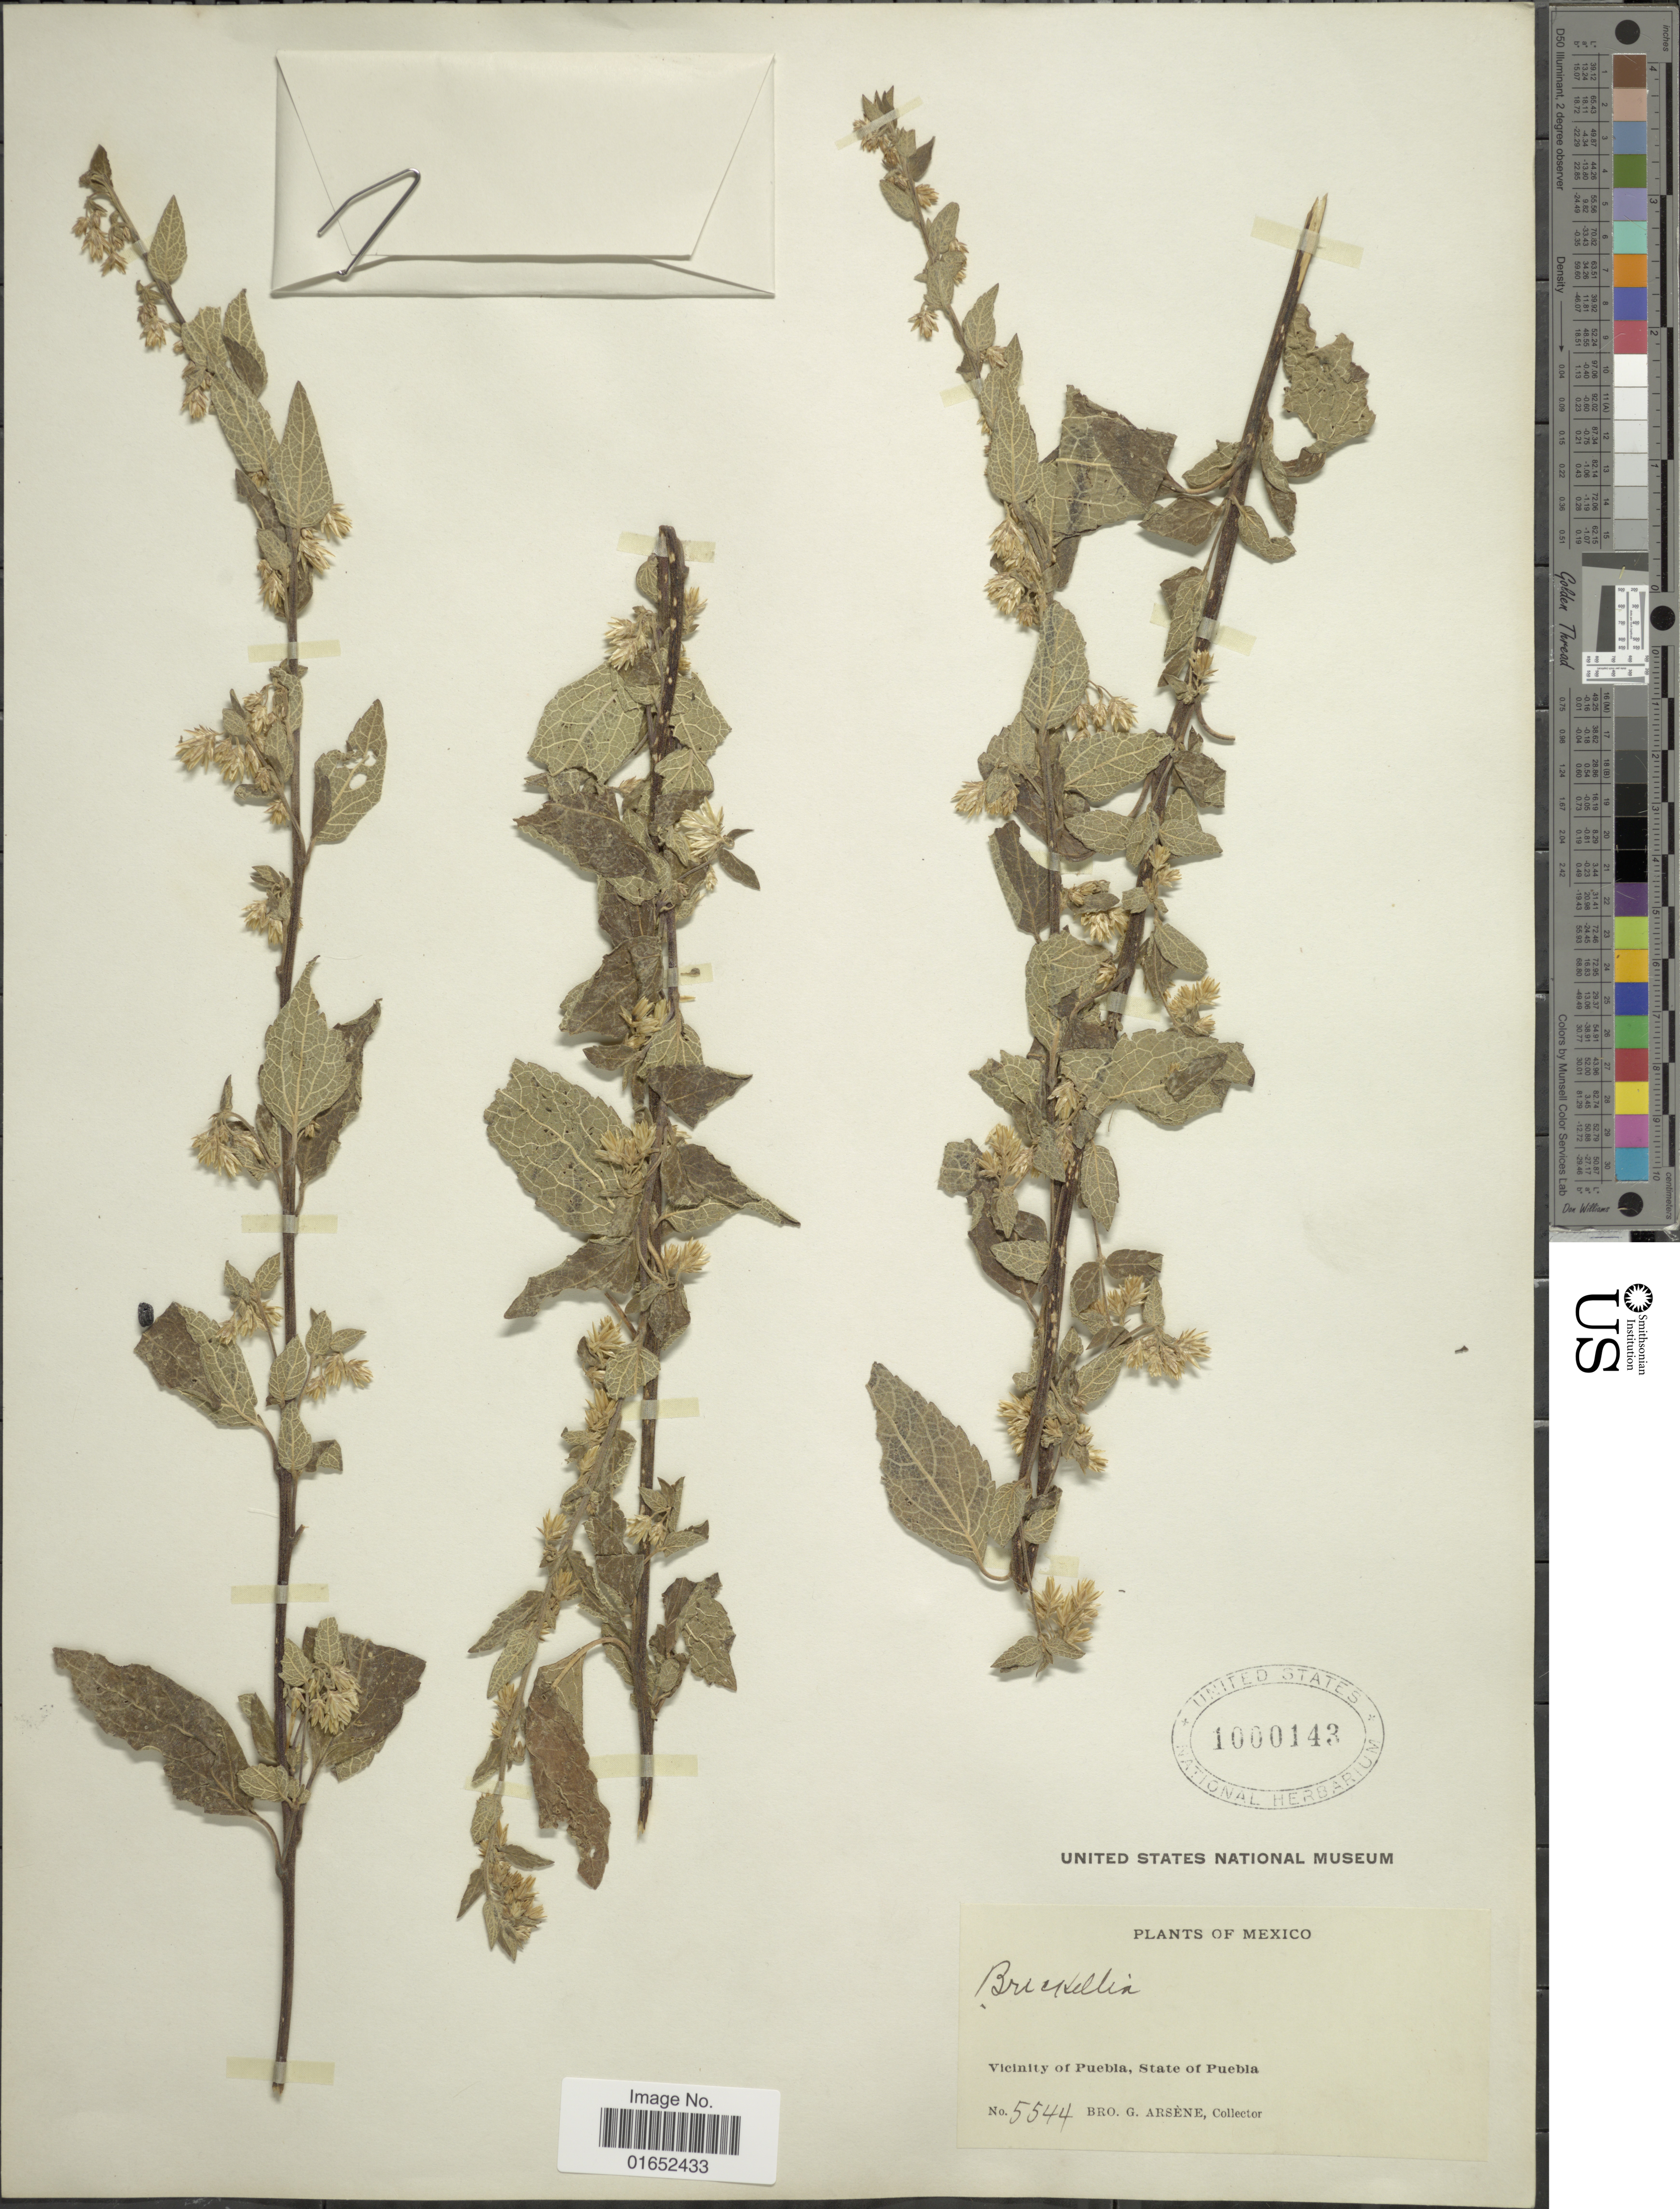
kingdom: Plantae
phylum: Tracheophyta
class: Magnoliopsida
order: Asterales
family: Asteraceae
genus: Brickellia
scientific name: Brickellia sp.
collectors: Bro. G. Arsène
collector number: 5544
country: Mexico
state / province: Puebla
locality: Vicinity of Puebla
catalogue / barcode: US 1000143